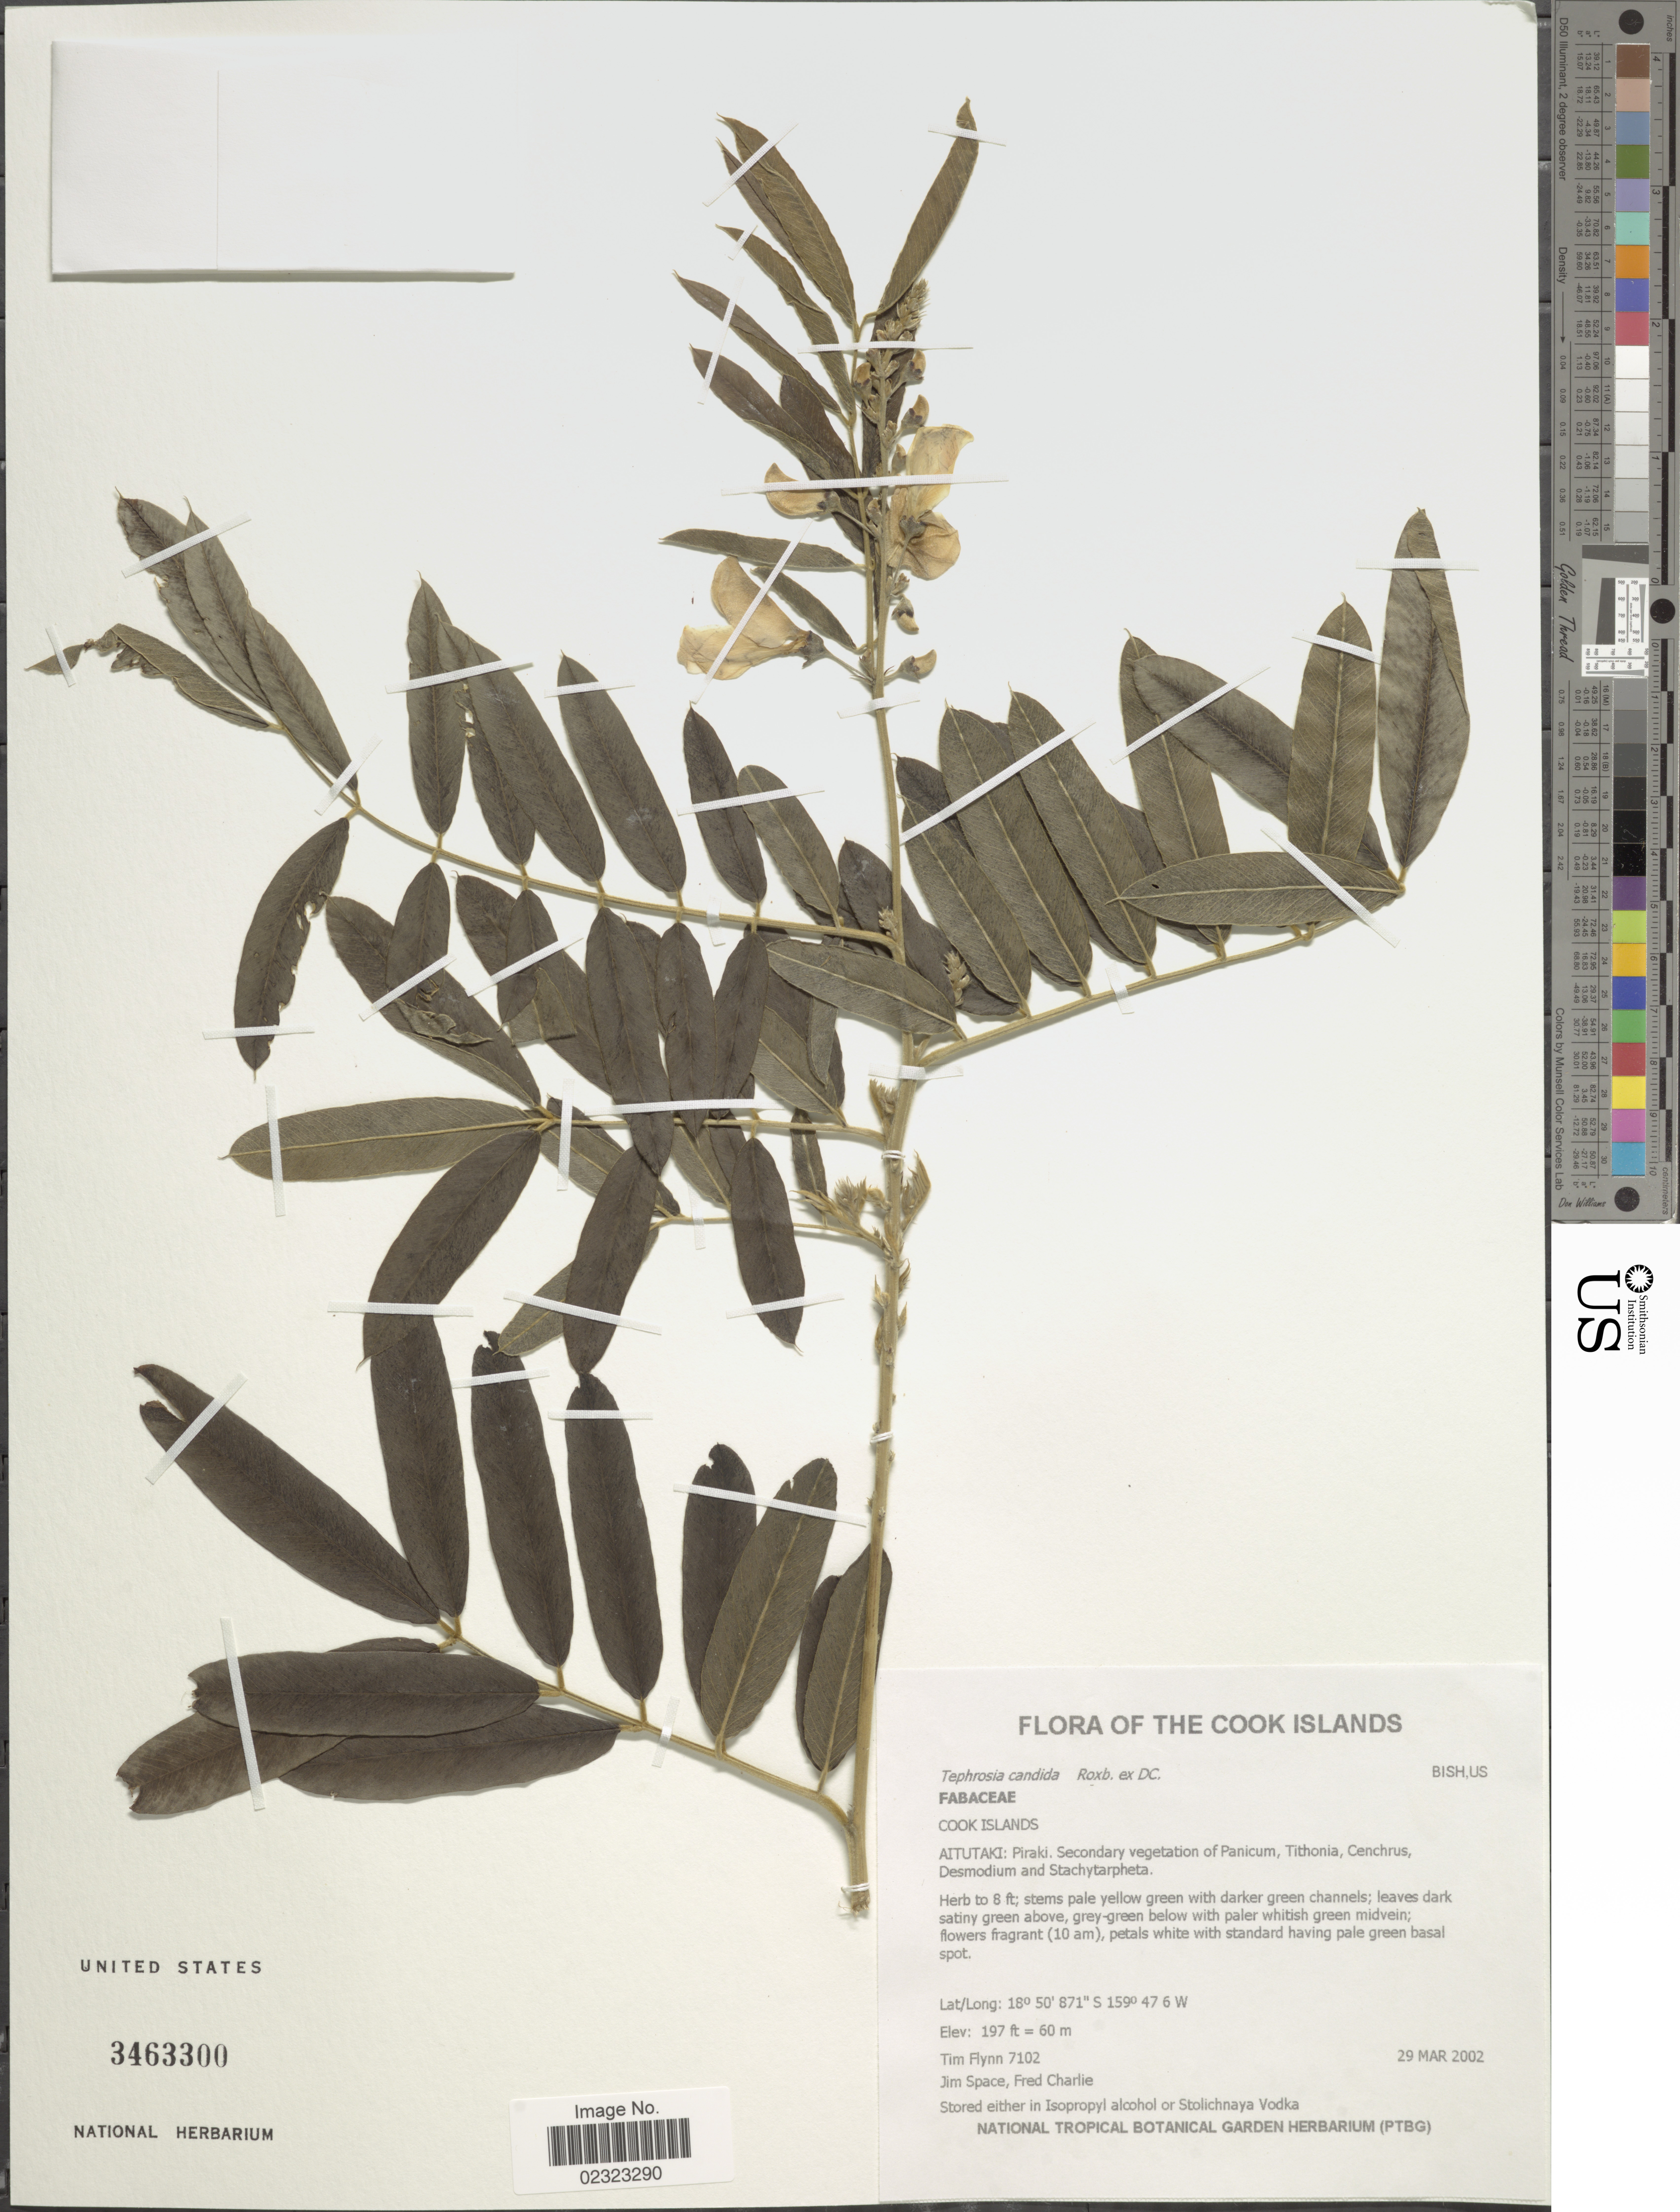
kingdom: Plantae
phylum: Tracheophyta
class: Magnoliopsida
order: Fabales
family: Fabaceae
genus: Tephrosia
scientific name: Tephrosia candida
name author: DC.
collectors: J. Flynn, J. Space & F. Charlie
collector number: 7102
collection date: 2002-03-29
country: Cook Islands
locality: Aitutaki: Piraki, secondary vegetation.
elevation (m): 60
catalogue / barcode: US 3463300